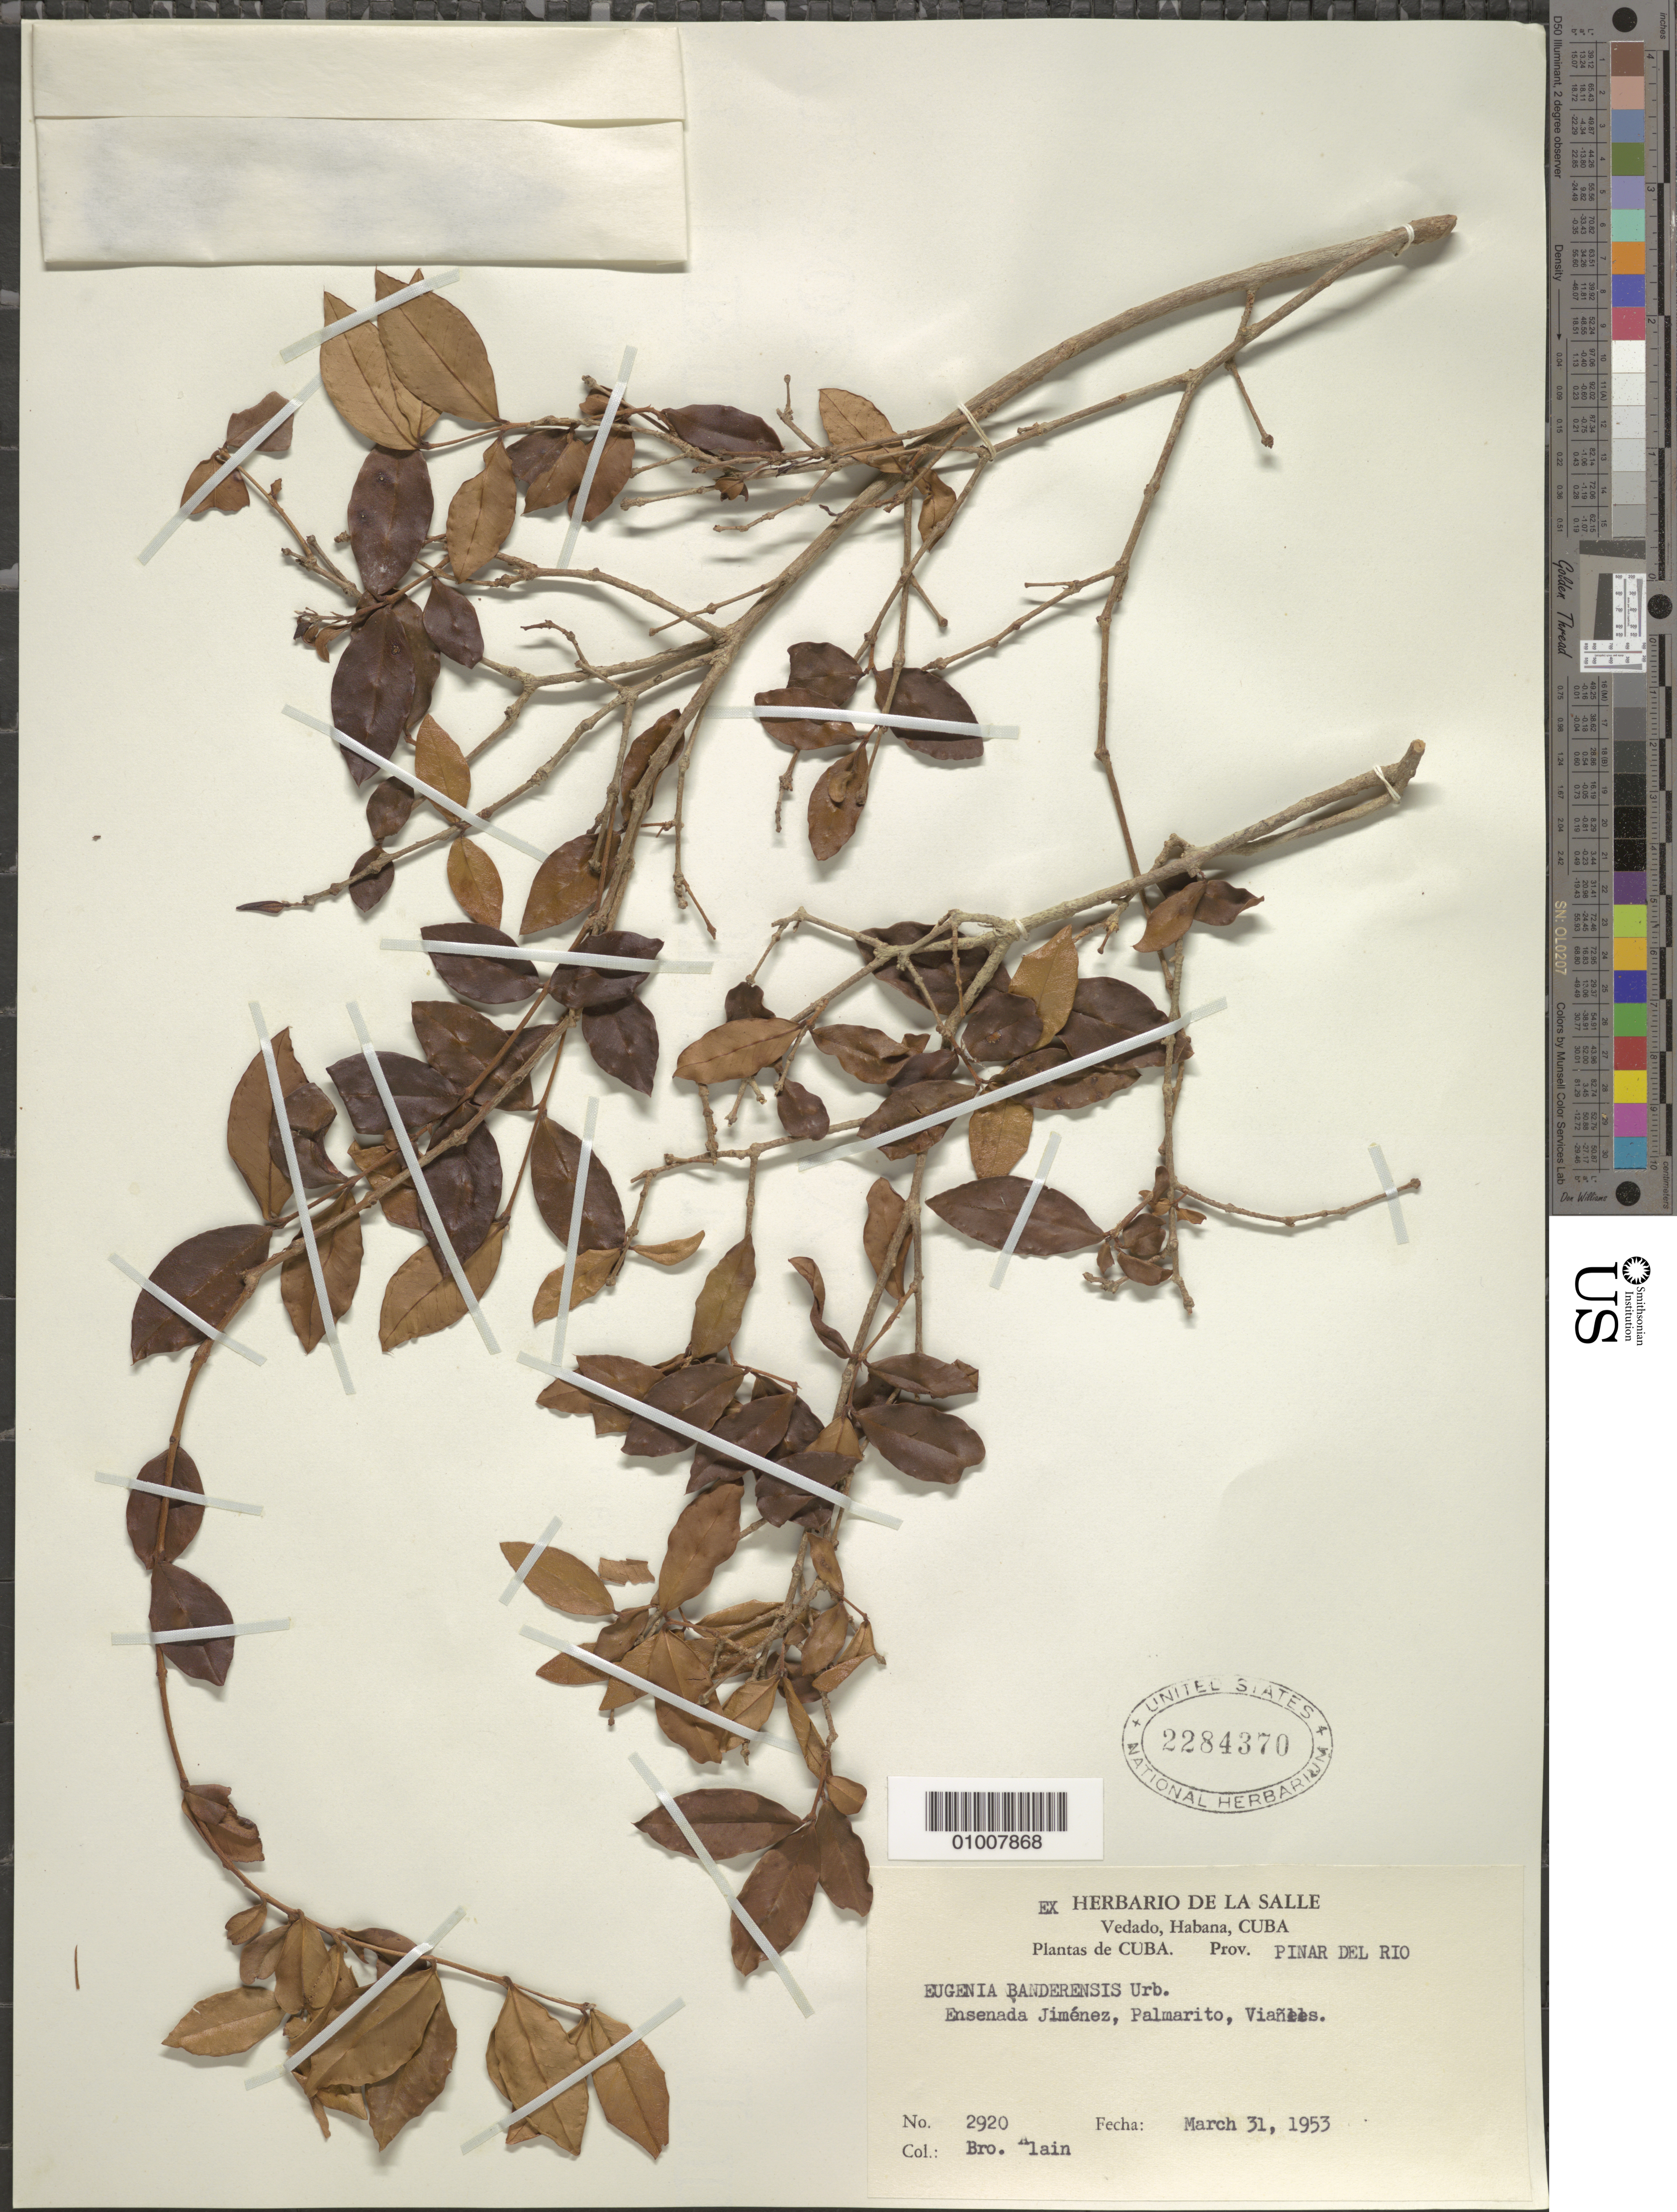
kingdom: Plantae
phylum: Tracheophyta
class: Magnoliopsida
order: Myrtales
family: Myrtaceae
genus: Eugenia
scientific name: Eugenia banderensis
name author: Urb.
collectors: A. H. Liogier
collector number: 2920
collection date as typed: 31 Mar 1953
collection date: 1953-03-31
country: Cuba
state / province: Pinar del Rio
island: Cuba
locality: Ensenada Jiménez, Palmarito, Viñales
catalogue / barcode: US 2284370